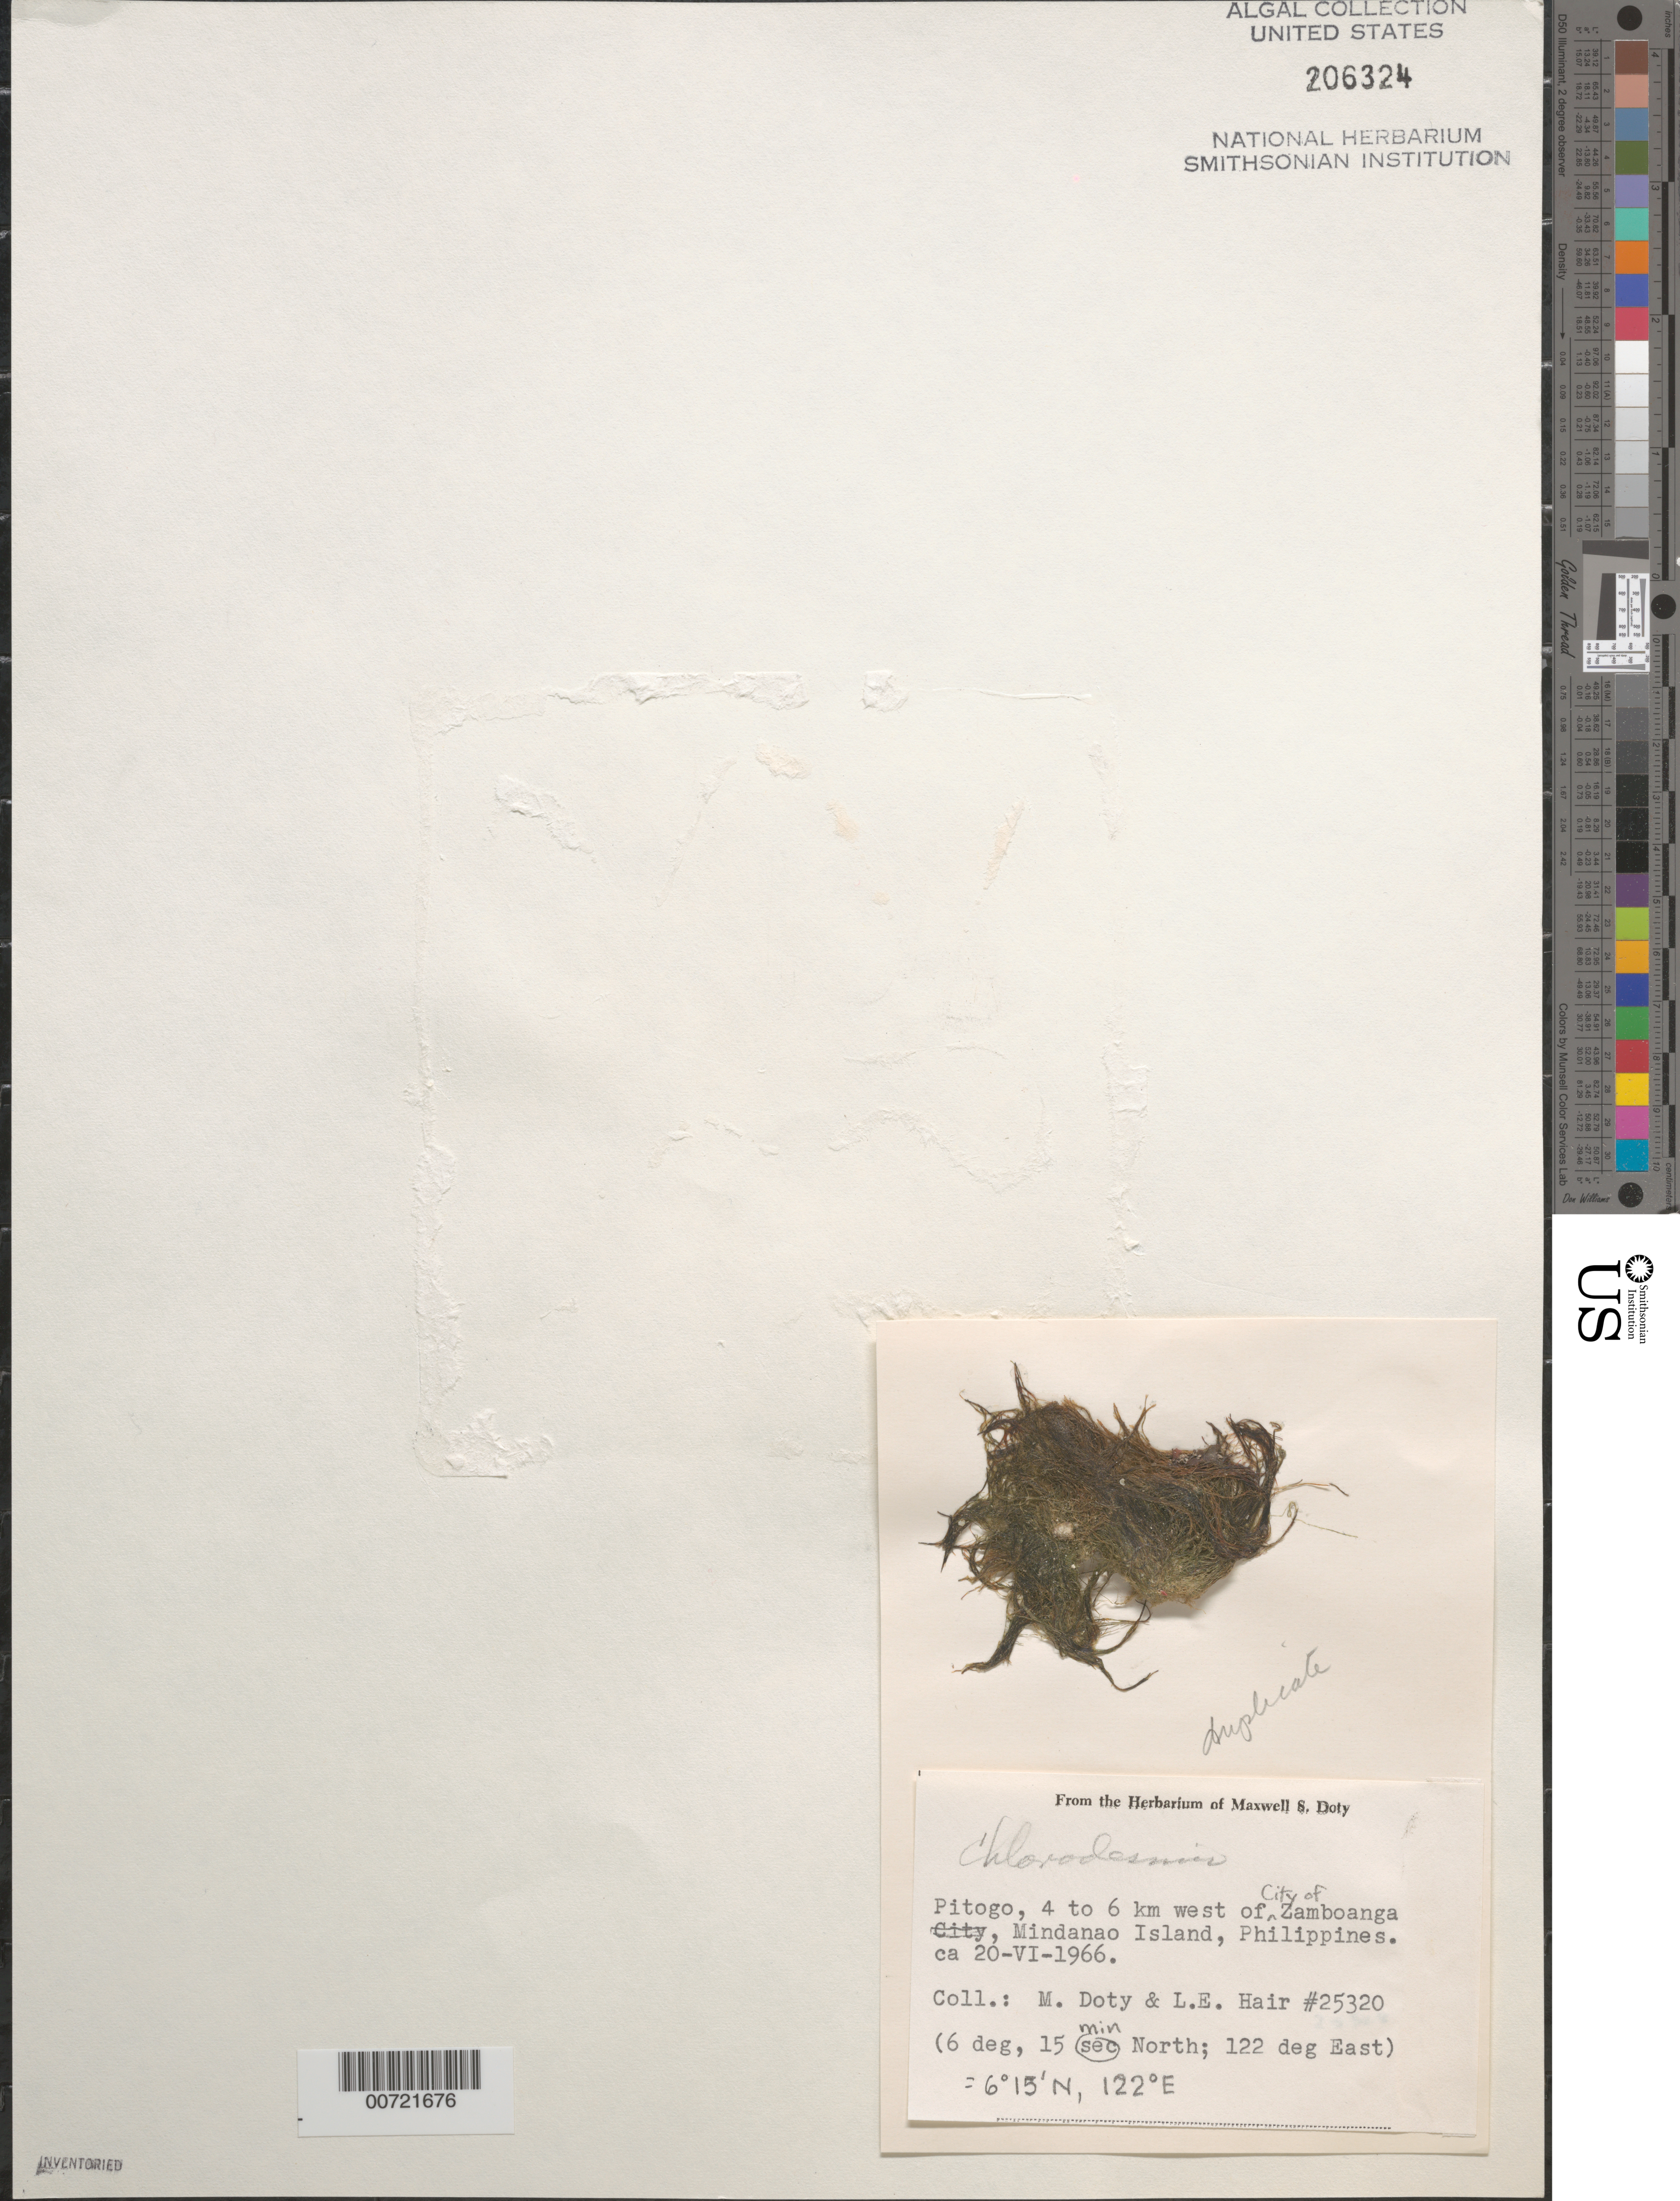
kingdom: Plantae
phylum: Chlorophyta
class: Ulvophyceae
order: Bryopsidales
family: Udoteaceae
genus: Chlorodesmis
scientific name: Chlorodesmis sp.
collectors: M. S. Doty & L. Hair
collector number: MSD 25320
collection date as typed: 20 Jun 1966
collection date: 1966-06-20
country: Philippines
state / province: Zamboanga Peninsula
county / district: Zamboanga del Sur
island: Mindanao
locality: Pitogo, 4 to 6 km west of City of Zamboanga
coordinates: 6 deg, 15 sec, North, 122 deg, East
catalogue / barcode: US 206324